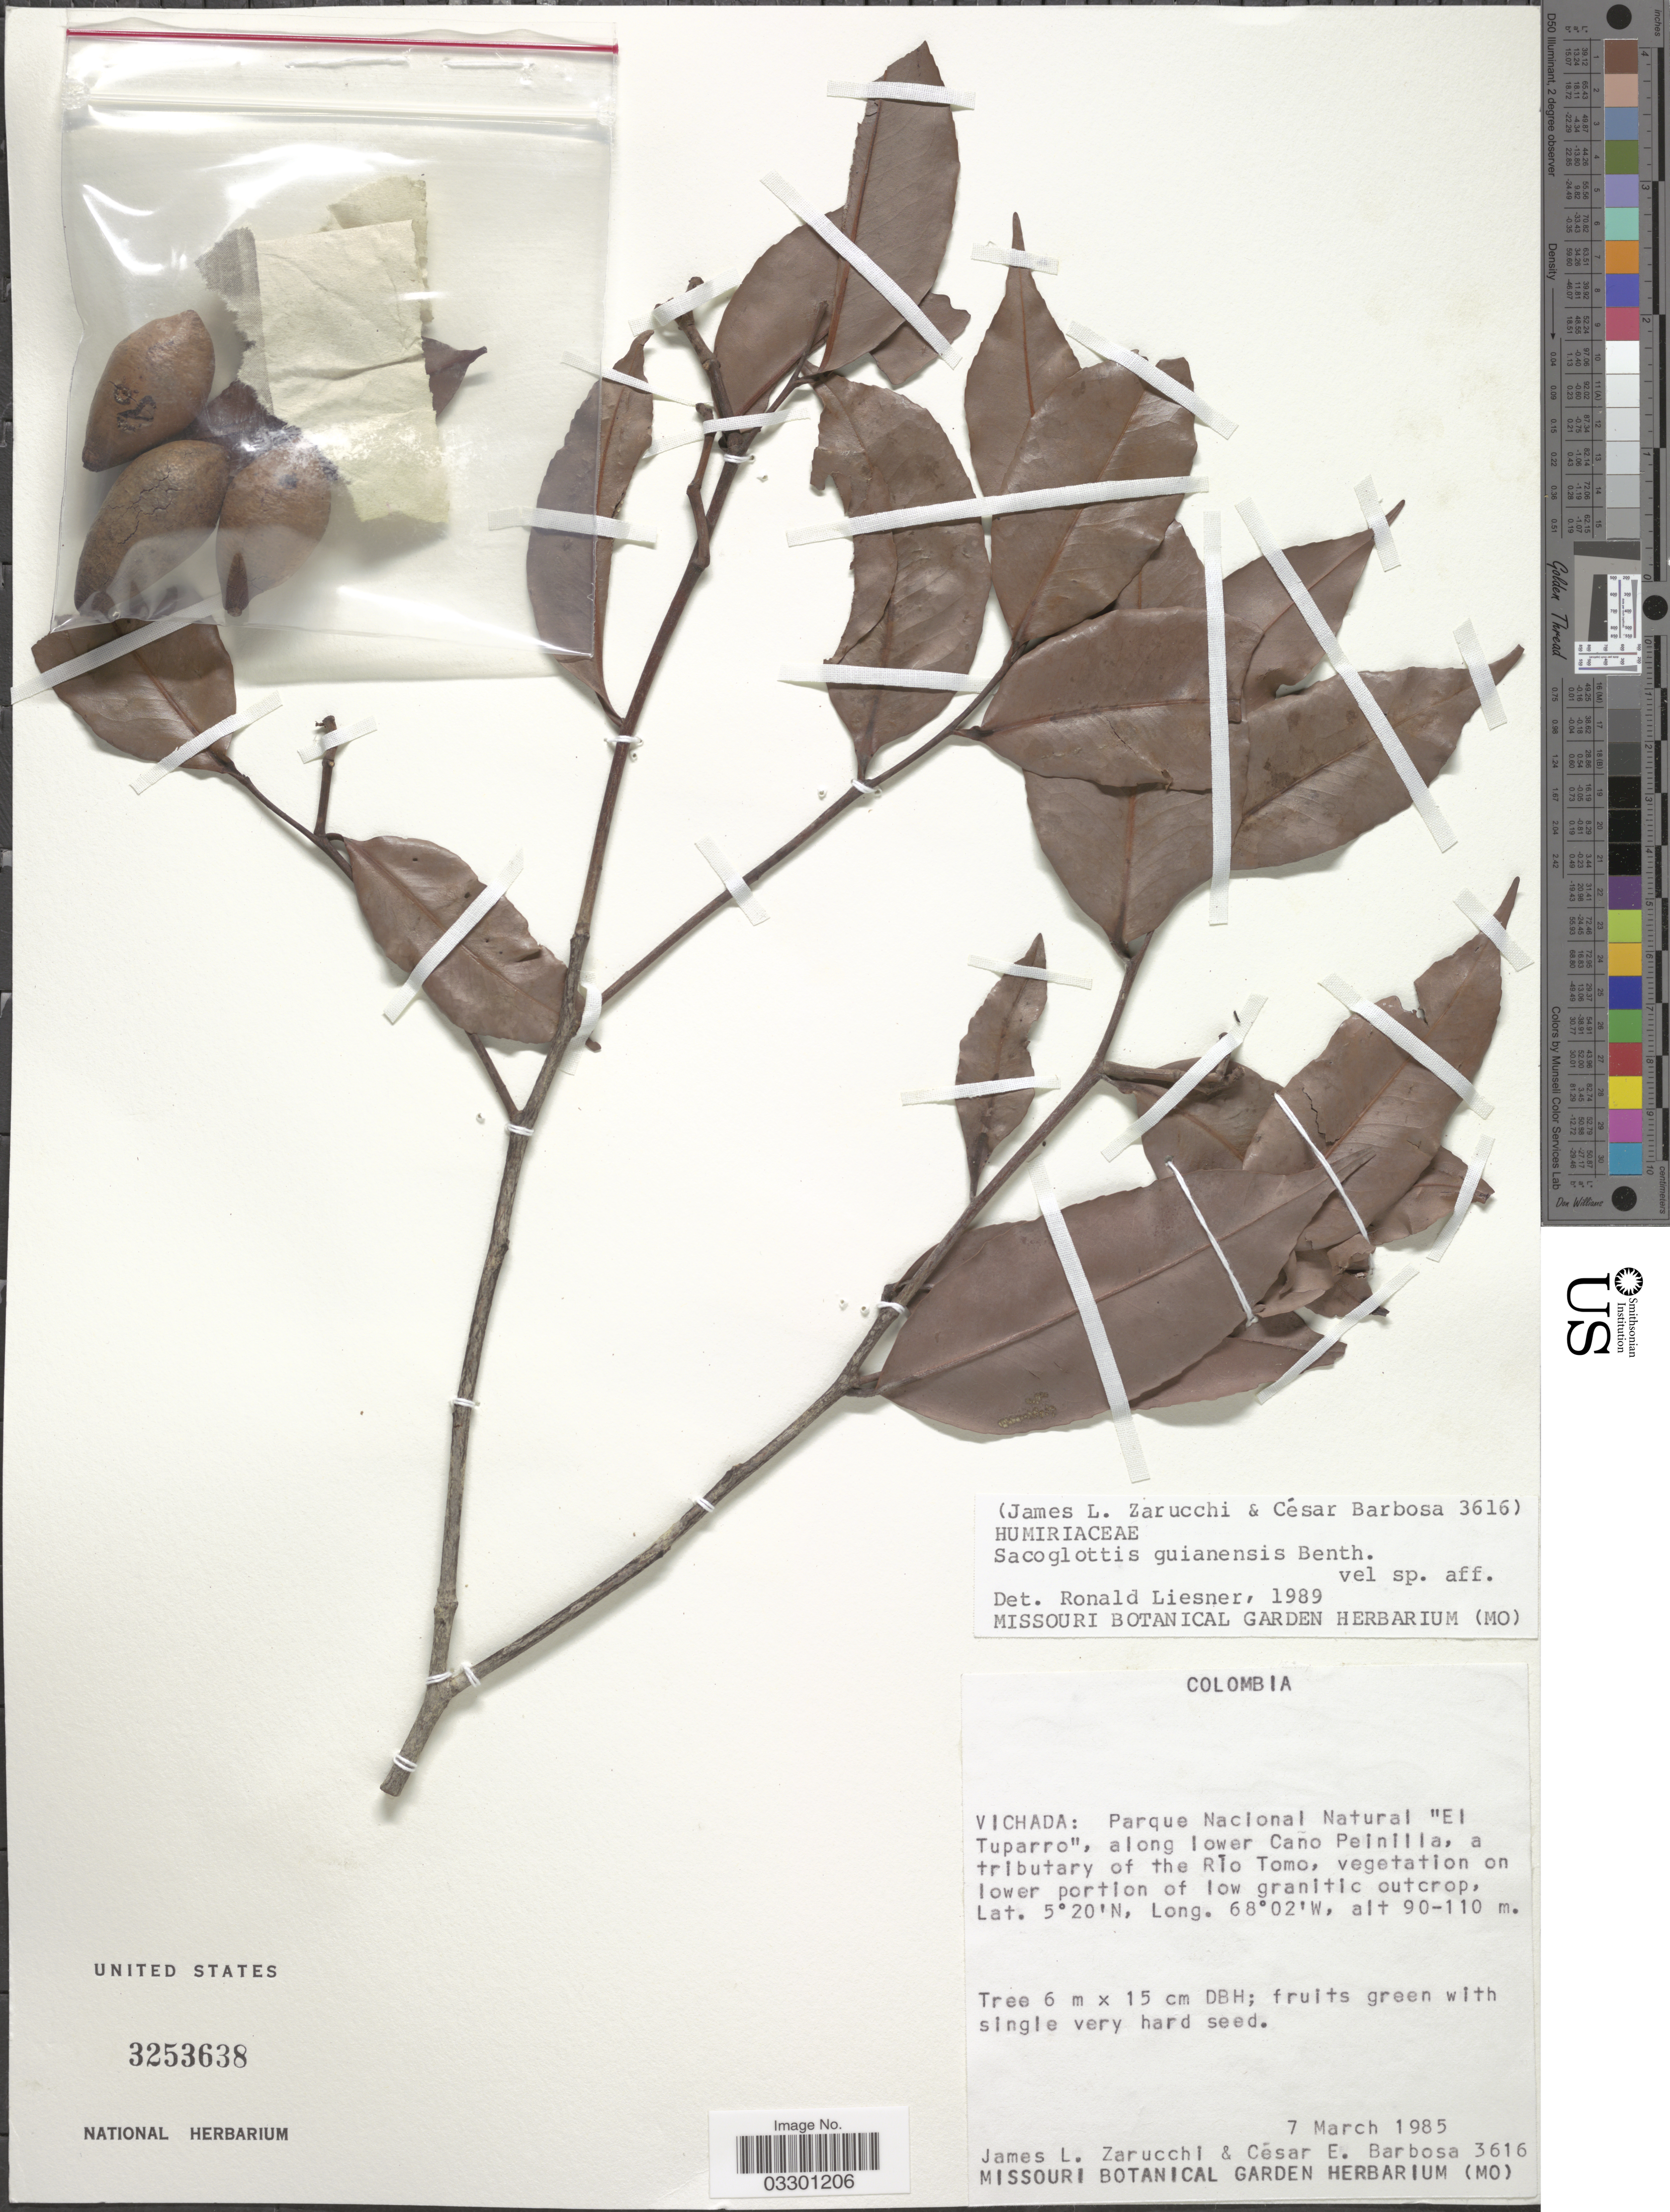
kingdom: Plantae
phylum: Tracheophyta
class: Magnoliopsida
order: Malpighiales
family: Humiriaceae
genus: Sacoglottis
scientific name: Sacoglottis guianensis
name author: Benth.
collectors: J. L. Zarucchi & C. E. Barbosa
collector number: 3616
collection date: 1985-03-07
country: Colombia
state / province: Vichada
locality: Parque Nacional Natural "El Tuparro", along lower Caño Peinilla, a tributary of the Río Tomo, vegetation on lower portion of low granatic outcrop.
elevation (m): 90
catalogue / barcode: US 3253638